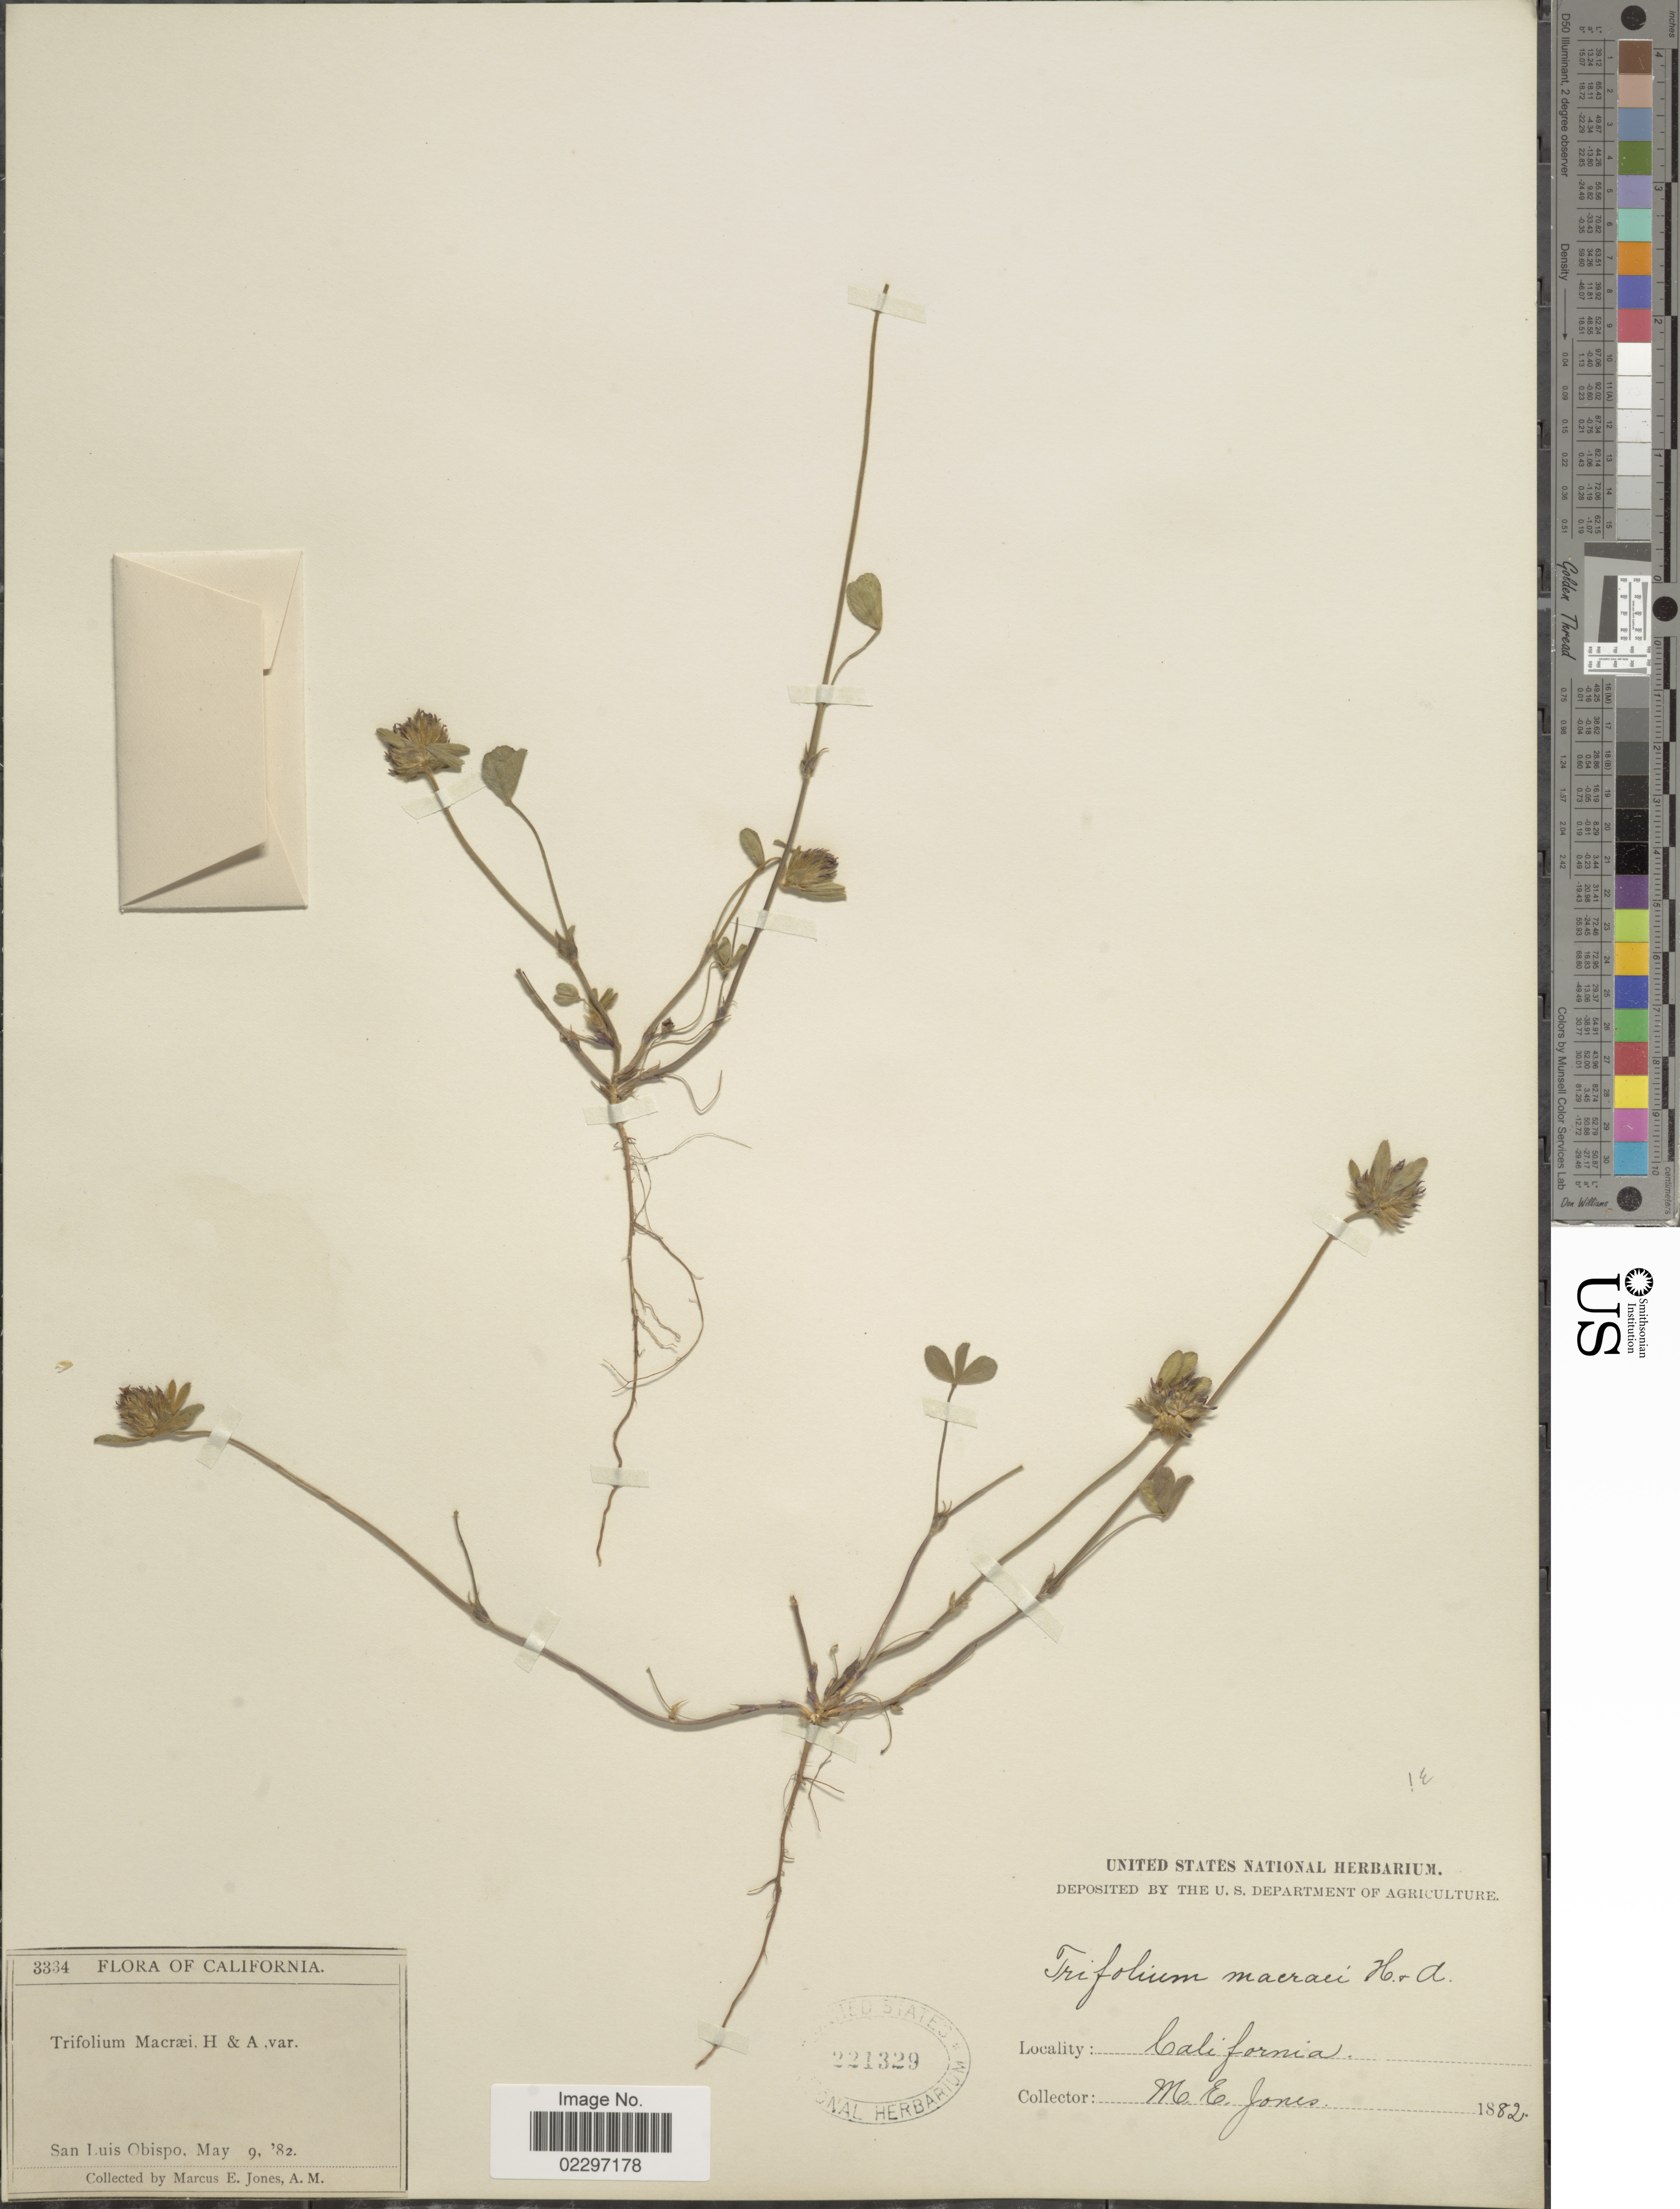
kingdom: Plantae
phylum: Tracheophyta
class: Magnoliopsida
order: Fabales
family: Fabaceae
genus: Trifolium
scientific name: Trifolium macraei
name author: Hook. & Arn.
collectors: M. E. Jones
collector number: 3334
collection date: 1882-05-09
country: United States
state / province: California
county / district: San Luis Obispo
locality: San Luis Obispo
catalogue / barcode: US 221329